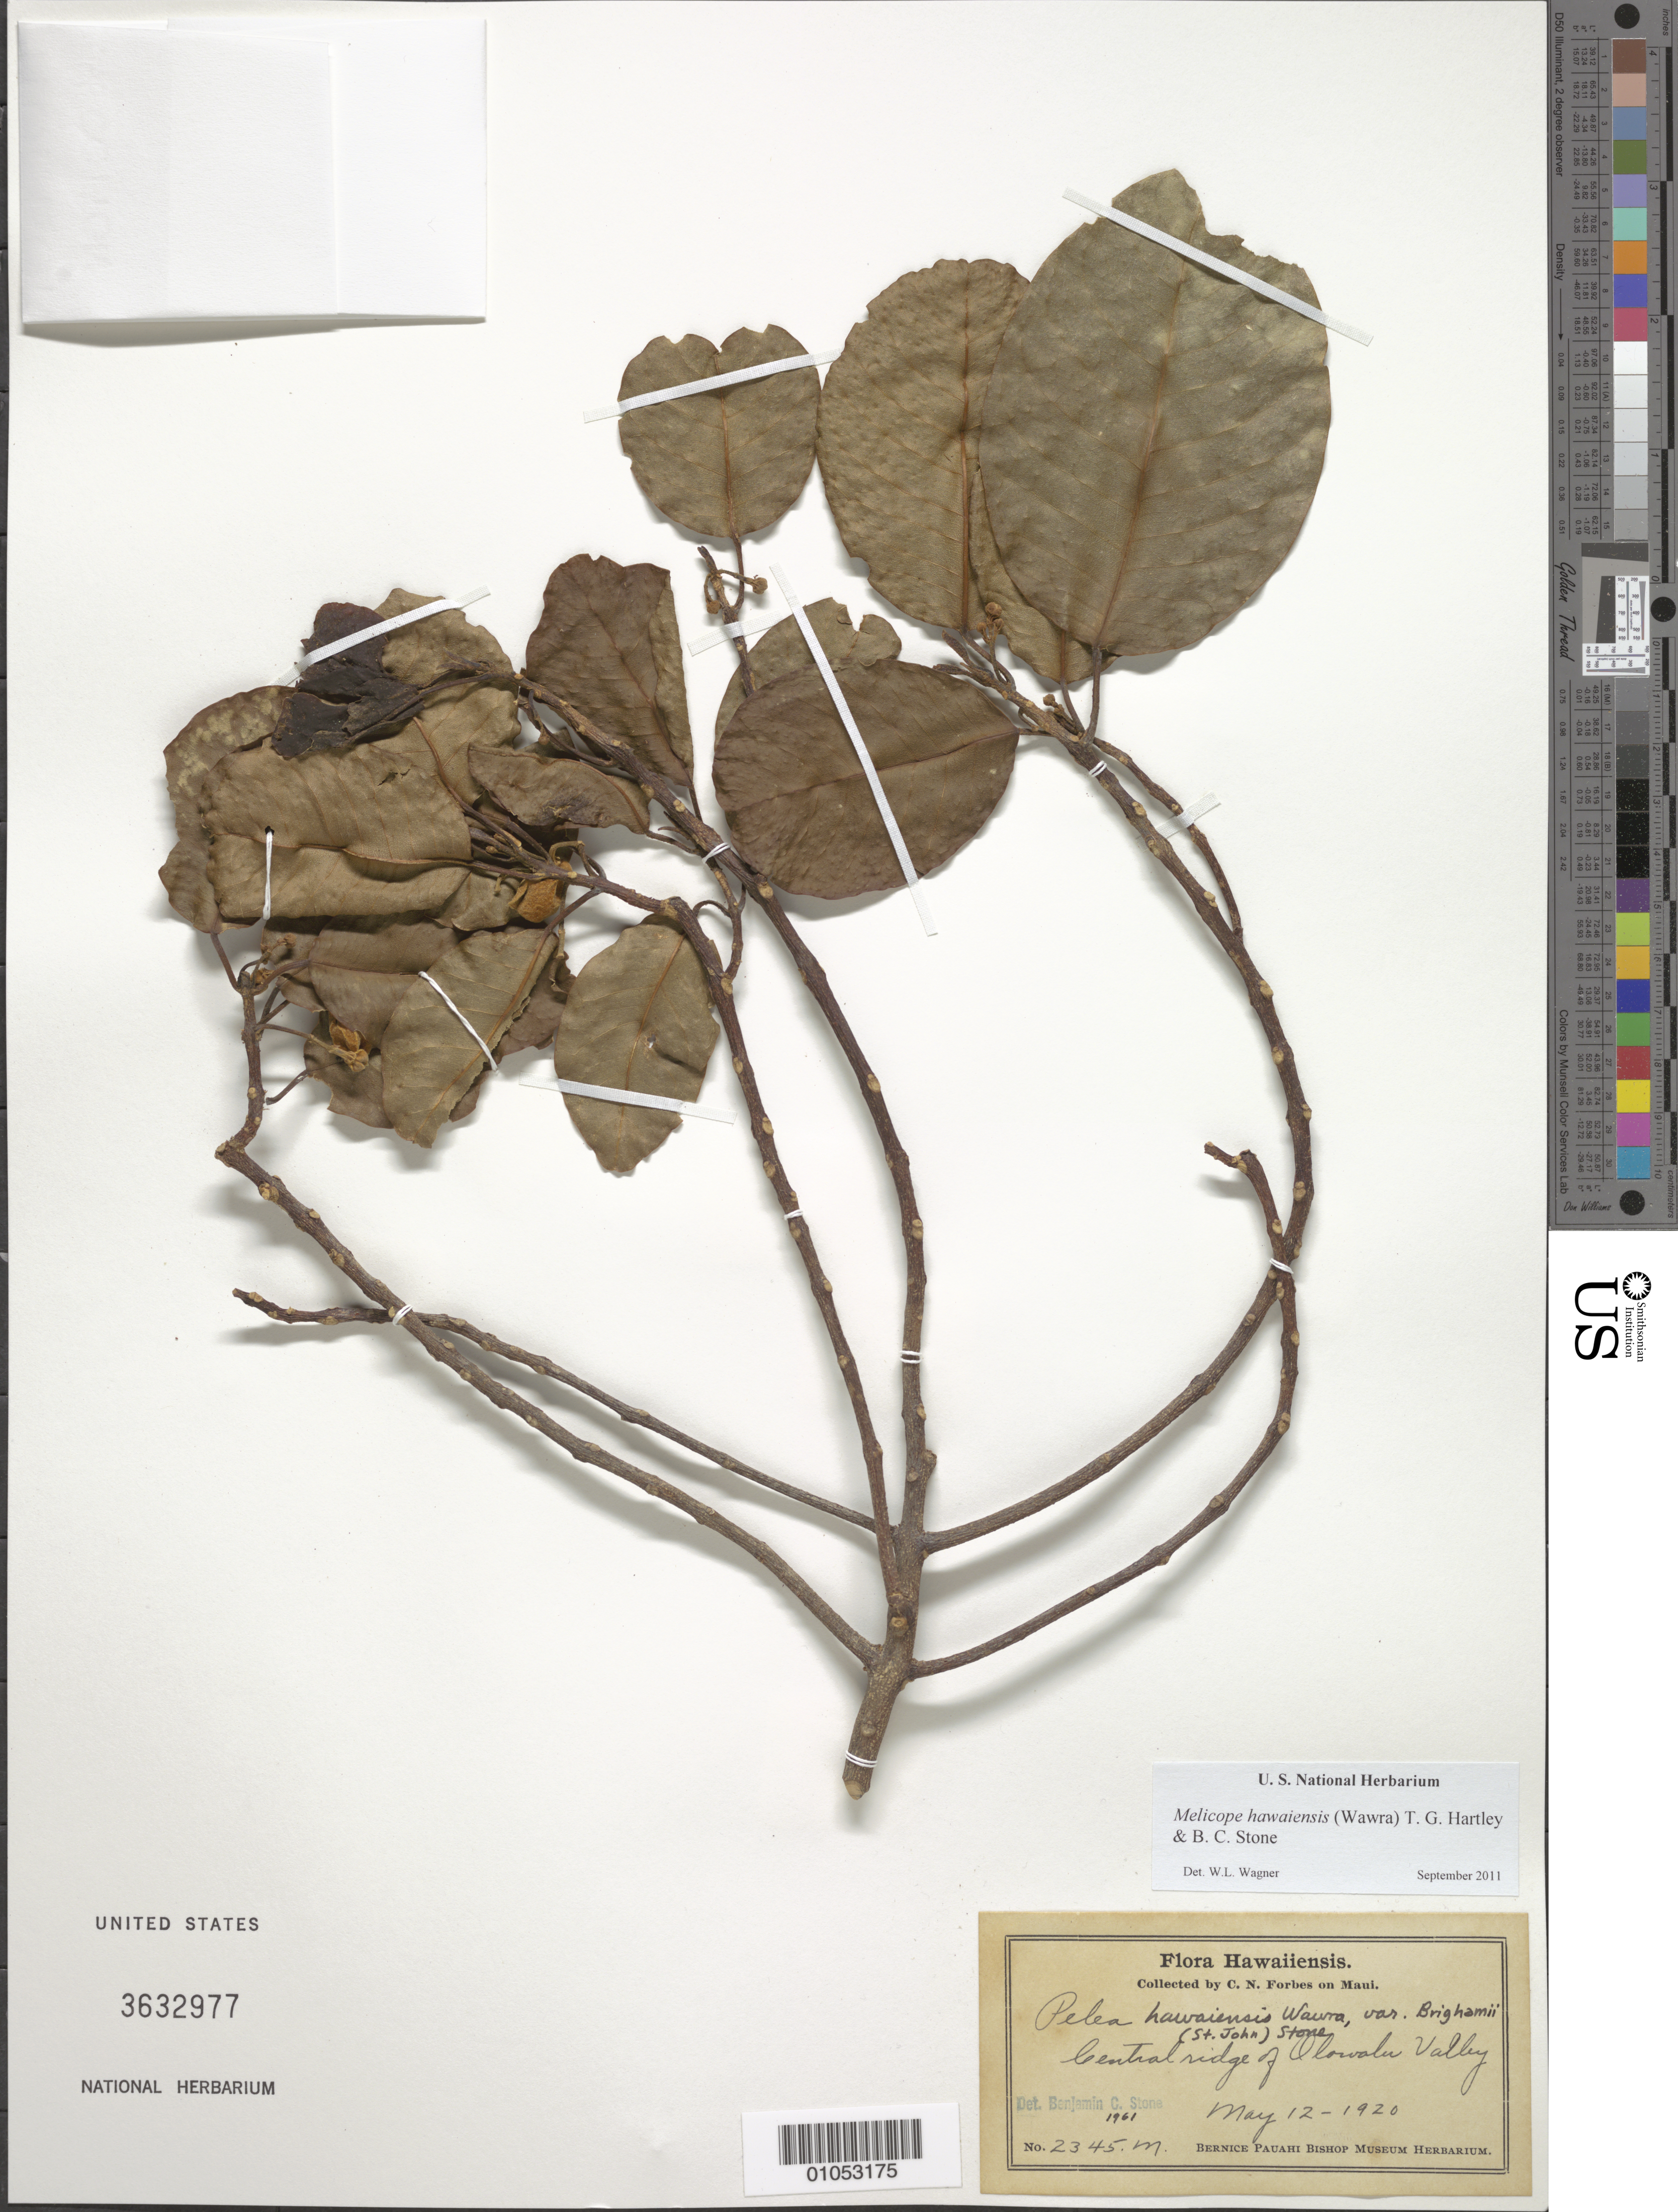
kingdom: Plantae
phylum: Tracheophyta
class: Magnoliopsida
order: Sapindales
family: Rutaceae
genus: Melicope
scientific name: Melicope hawaiensis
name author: (Wawra) T.G. Hartley & B.C. Stone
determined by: Wagner, W. L., (BOT), Smithsonian Institution - National Museum of Natural History (UNITED STATES)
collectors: C. N. Forbes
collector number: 2345.M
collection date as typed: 12 May 1920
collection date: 1920-05-12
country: United States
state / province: Hawaii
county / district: Maui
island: Maui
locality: Central ridge of Olowalu Valley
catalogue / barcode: US 3632977